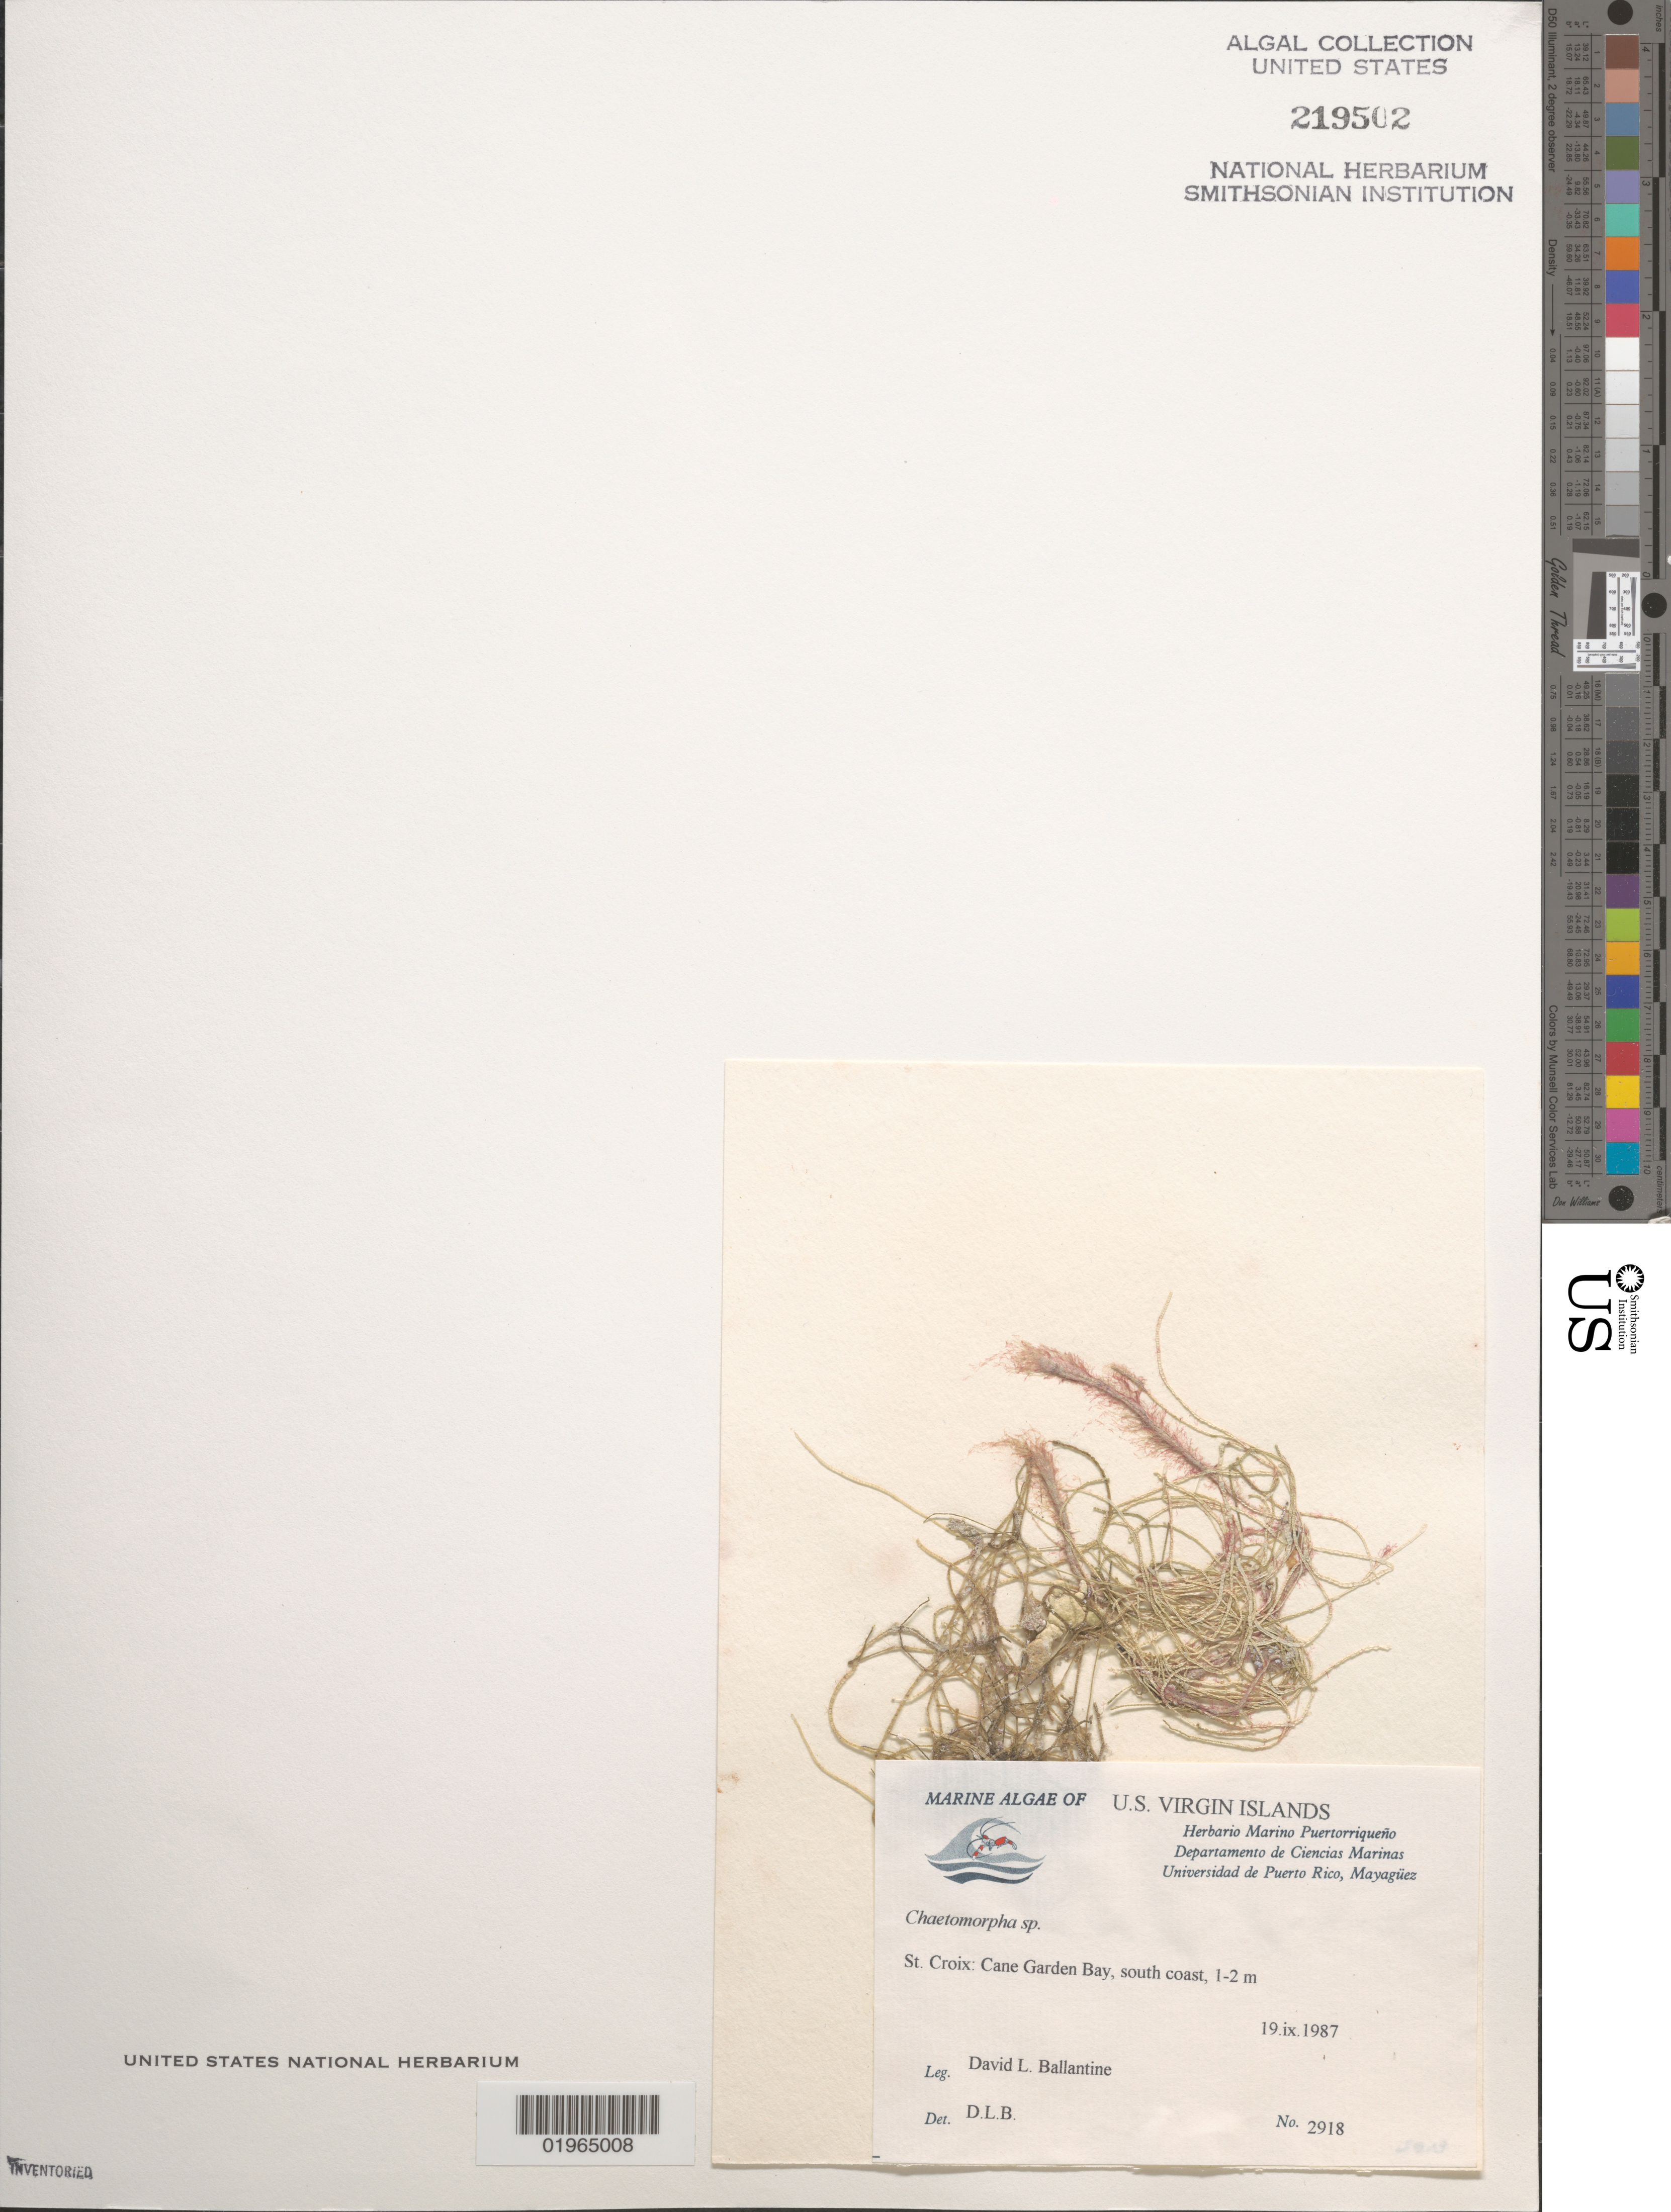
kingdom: Plantae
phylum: Chlorophyta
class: Ulvophyceae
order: Cladophorales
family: Cladophoraceae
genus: Chaetomorpha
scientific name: Chaetomorpha sp.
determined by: Ballantine, D. L.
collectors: D.L. Ballantine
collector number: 2918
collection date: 1987-09-19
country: U.S. Virgin Islands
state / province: St. Croix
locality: South coast.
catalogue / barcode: US 219502